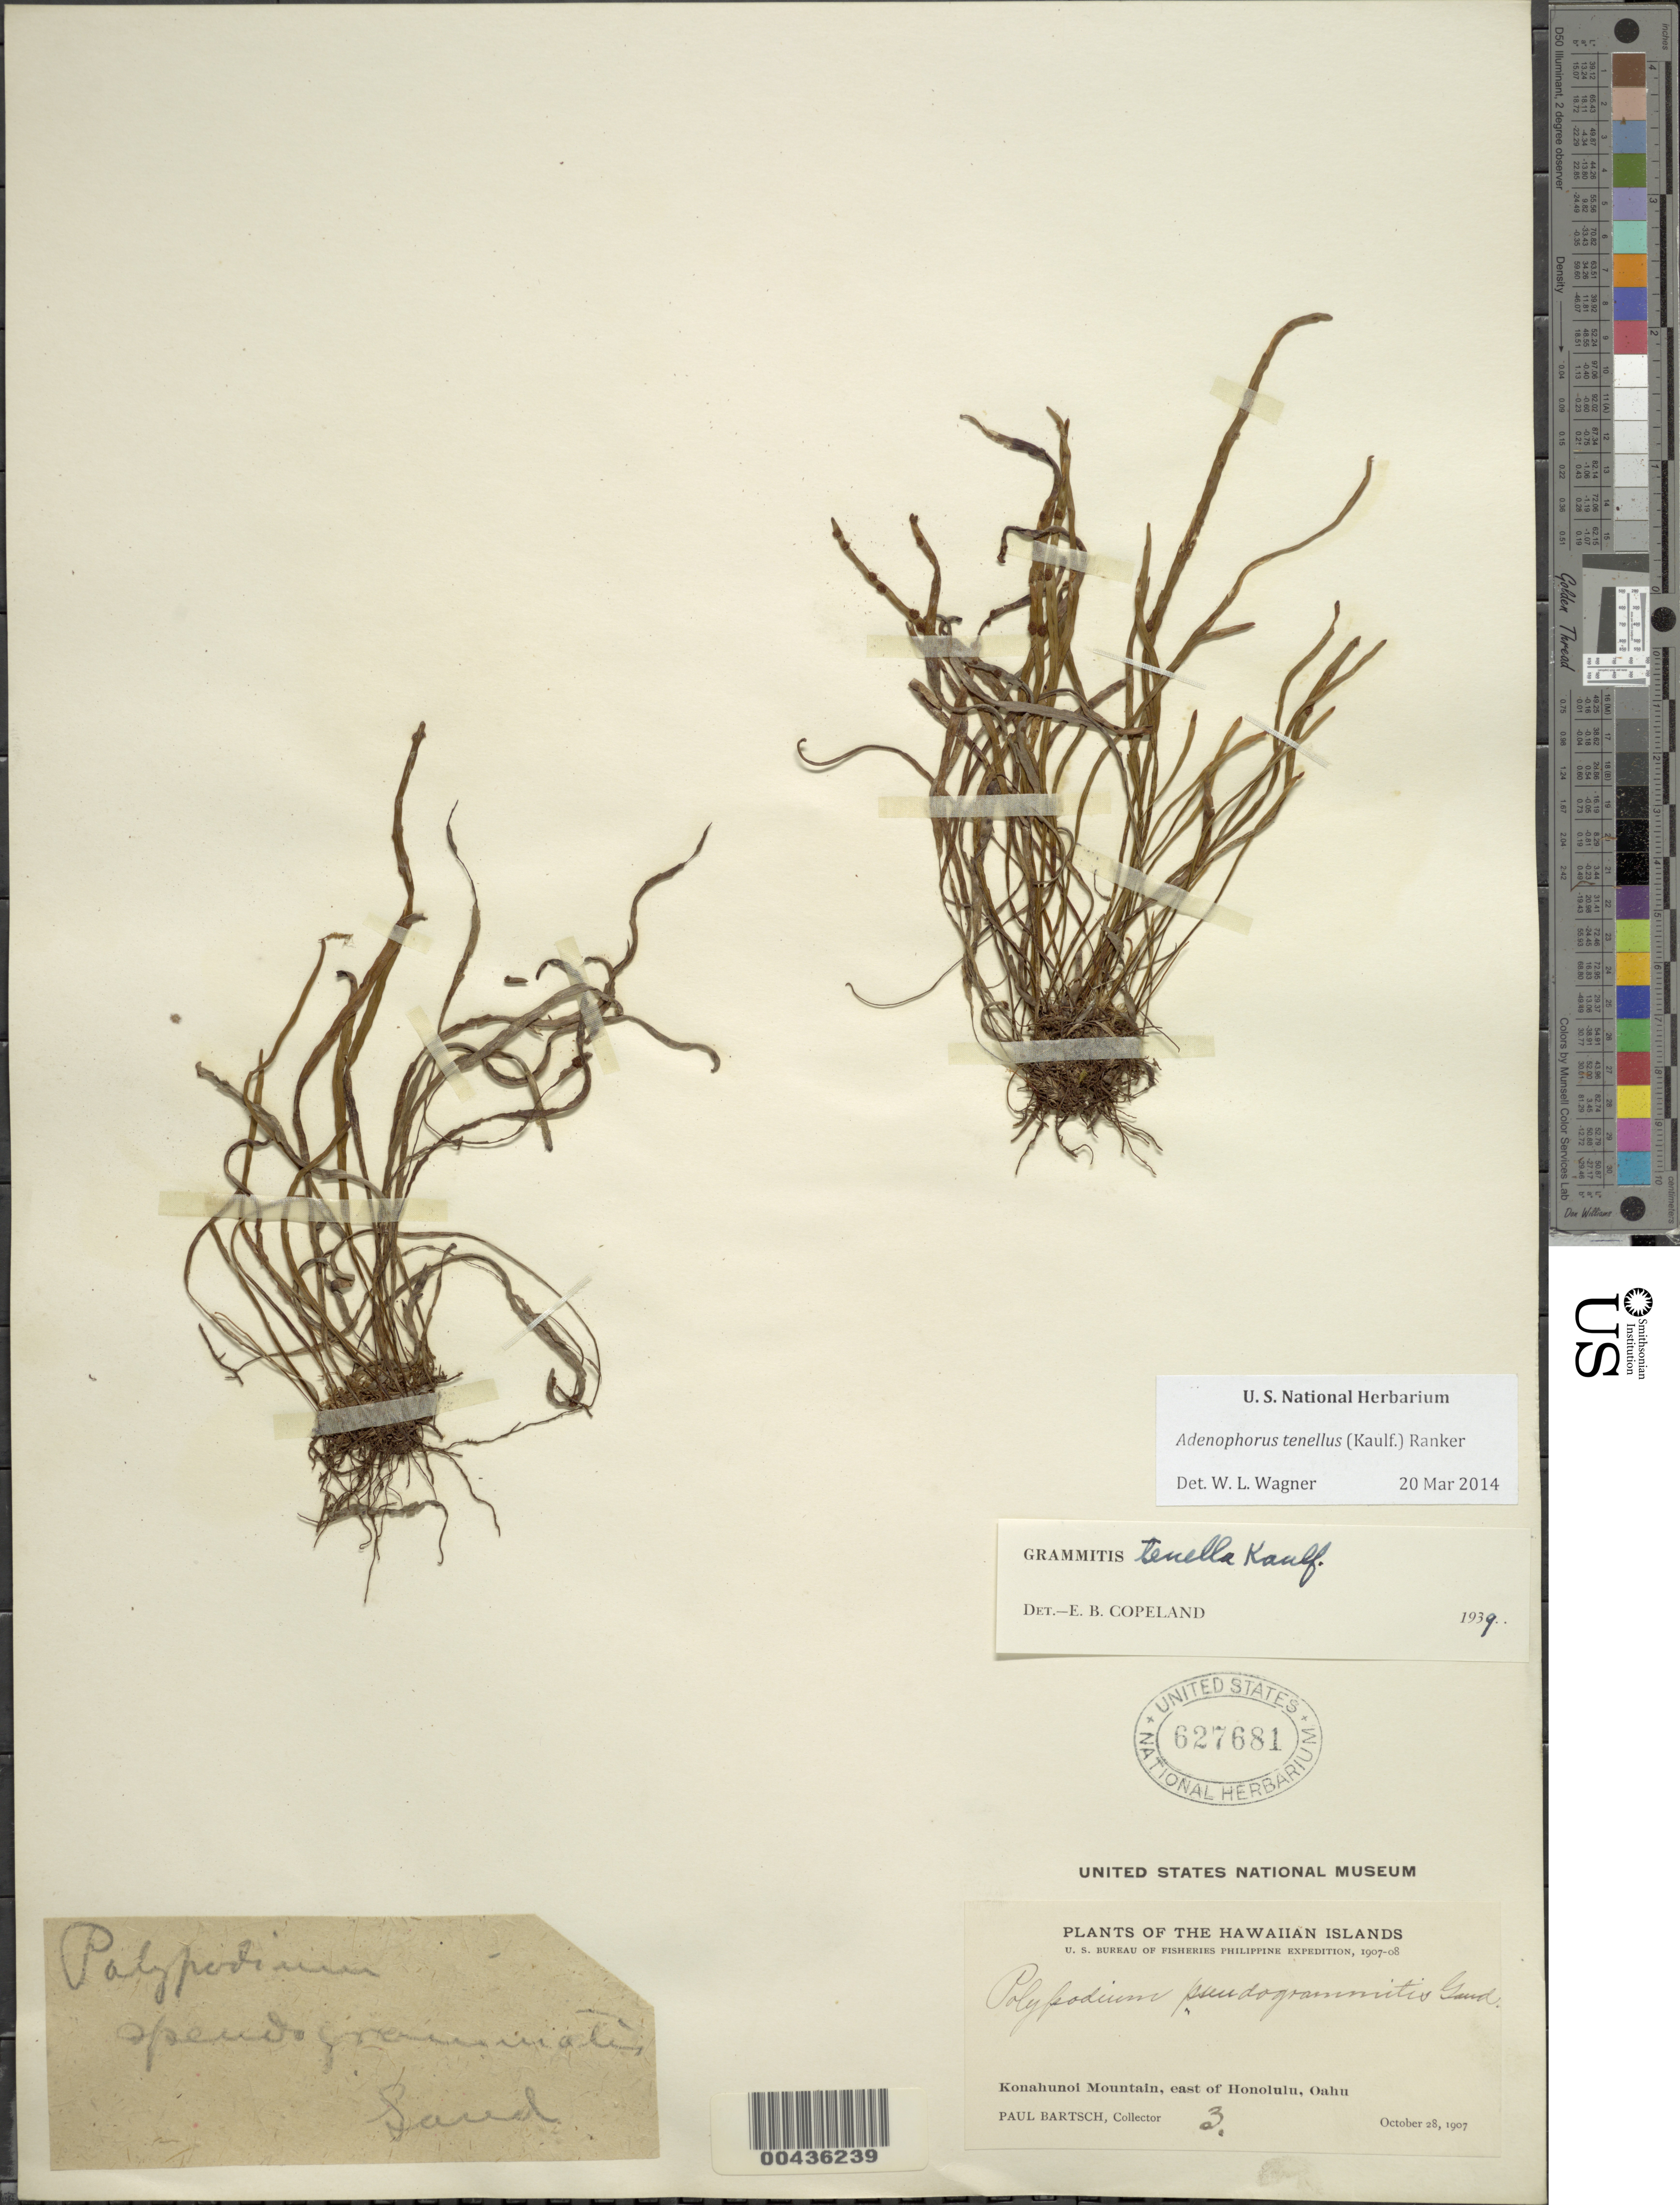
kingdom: Plantae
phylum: Tracheophyta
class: Polypodiopsida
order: Polypodiales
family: Polypodiaceae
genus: Adenophorus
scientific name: Adenophorus tenellus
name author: (Kaulf.) Ranker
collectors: P. Bartsch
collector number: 3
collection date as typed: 28 Oct 1907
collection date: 1907-10-28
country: United States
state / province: Hawaii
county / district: Honolulu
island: Oahu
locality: Konahunoi Mt., E of Honolulu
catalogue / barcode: US 627681